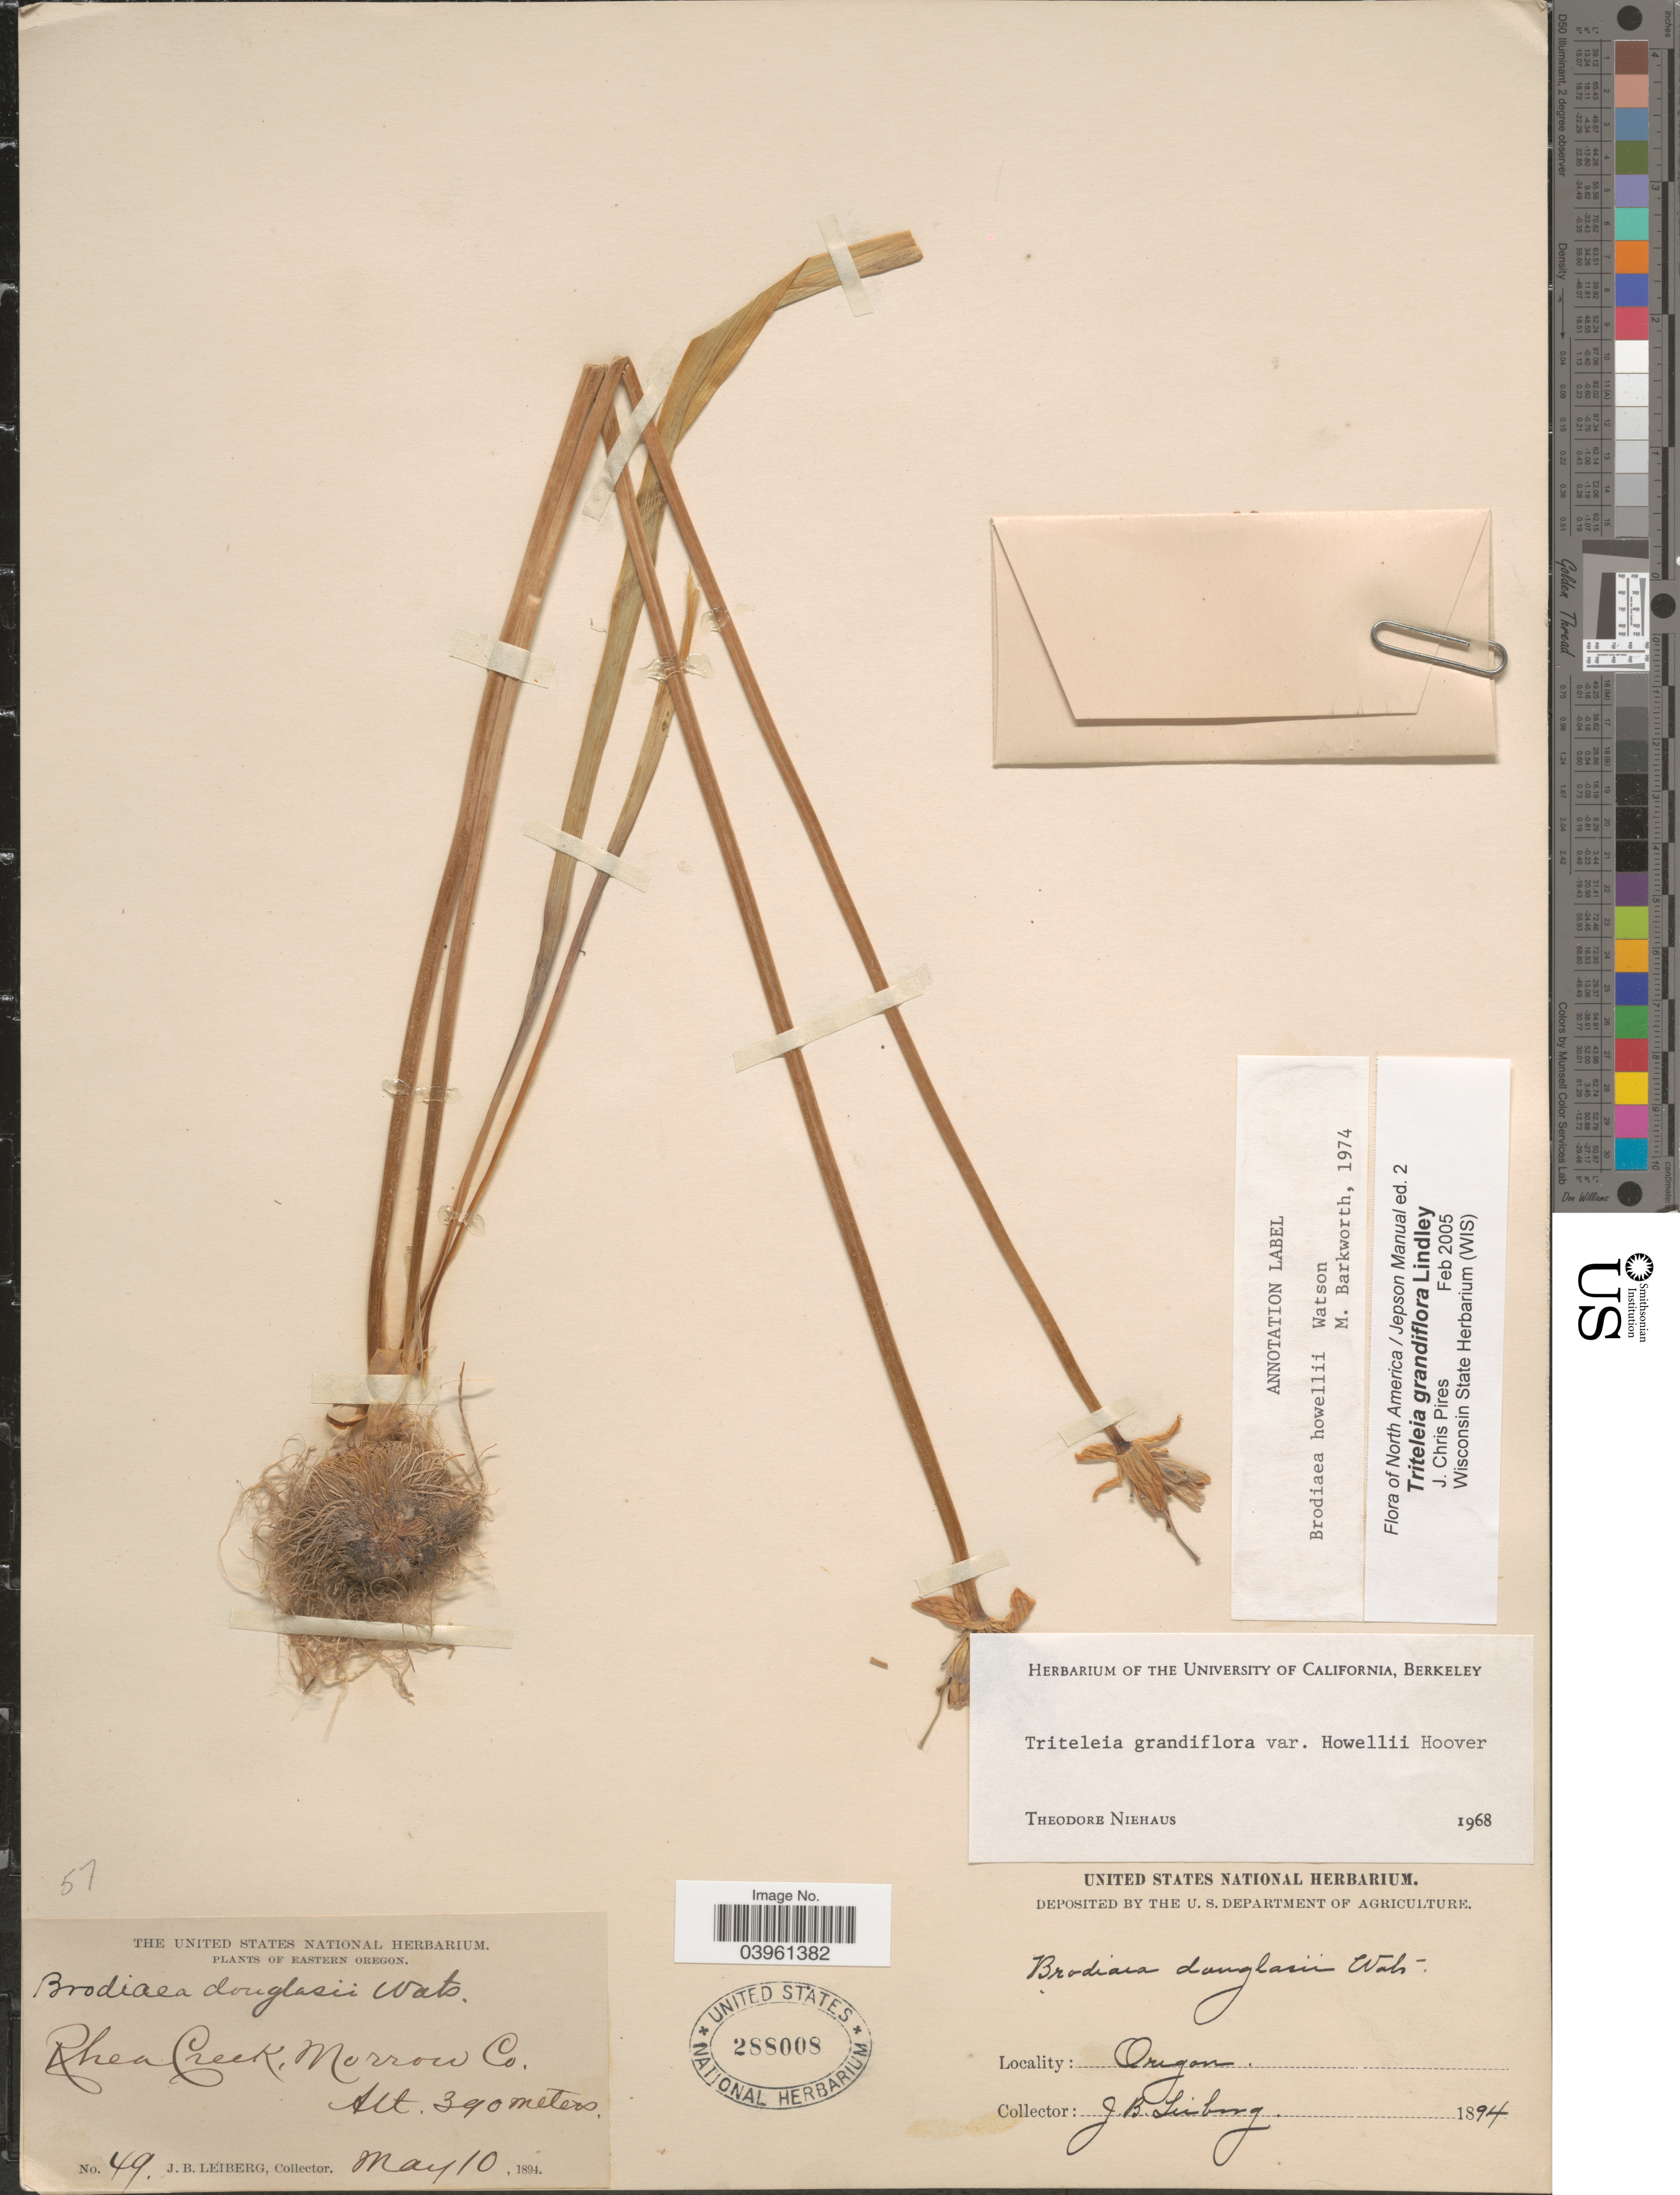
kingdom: Plantae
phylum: Tracheophyta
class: Liliopsida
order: Asparagales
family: Asparagaceae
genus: Triteleia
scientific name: Triteleia grandiflora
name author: Lindl.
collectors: J. B. Leiberg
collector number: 49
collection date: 1894-05-10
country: United States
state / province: Oregon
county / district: Morrow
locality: Eastern Oregon. Rhea Creek, Morrow Co.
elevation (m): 390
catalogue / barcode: US 288008